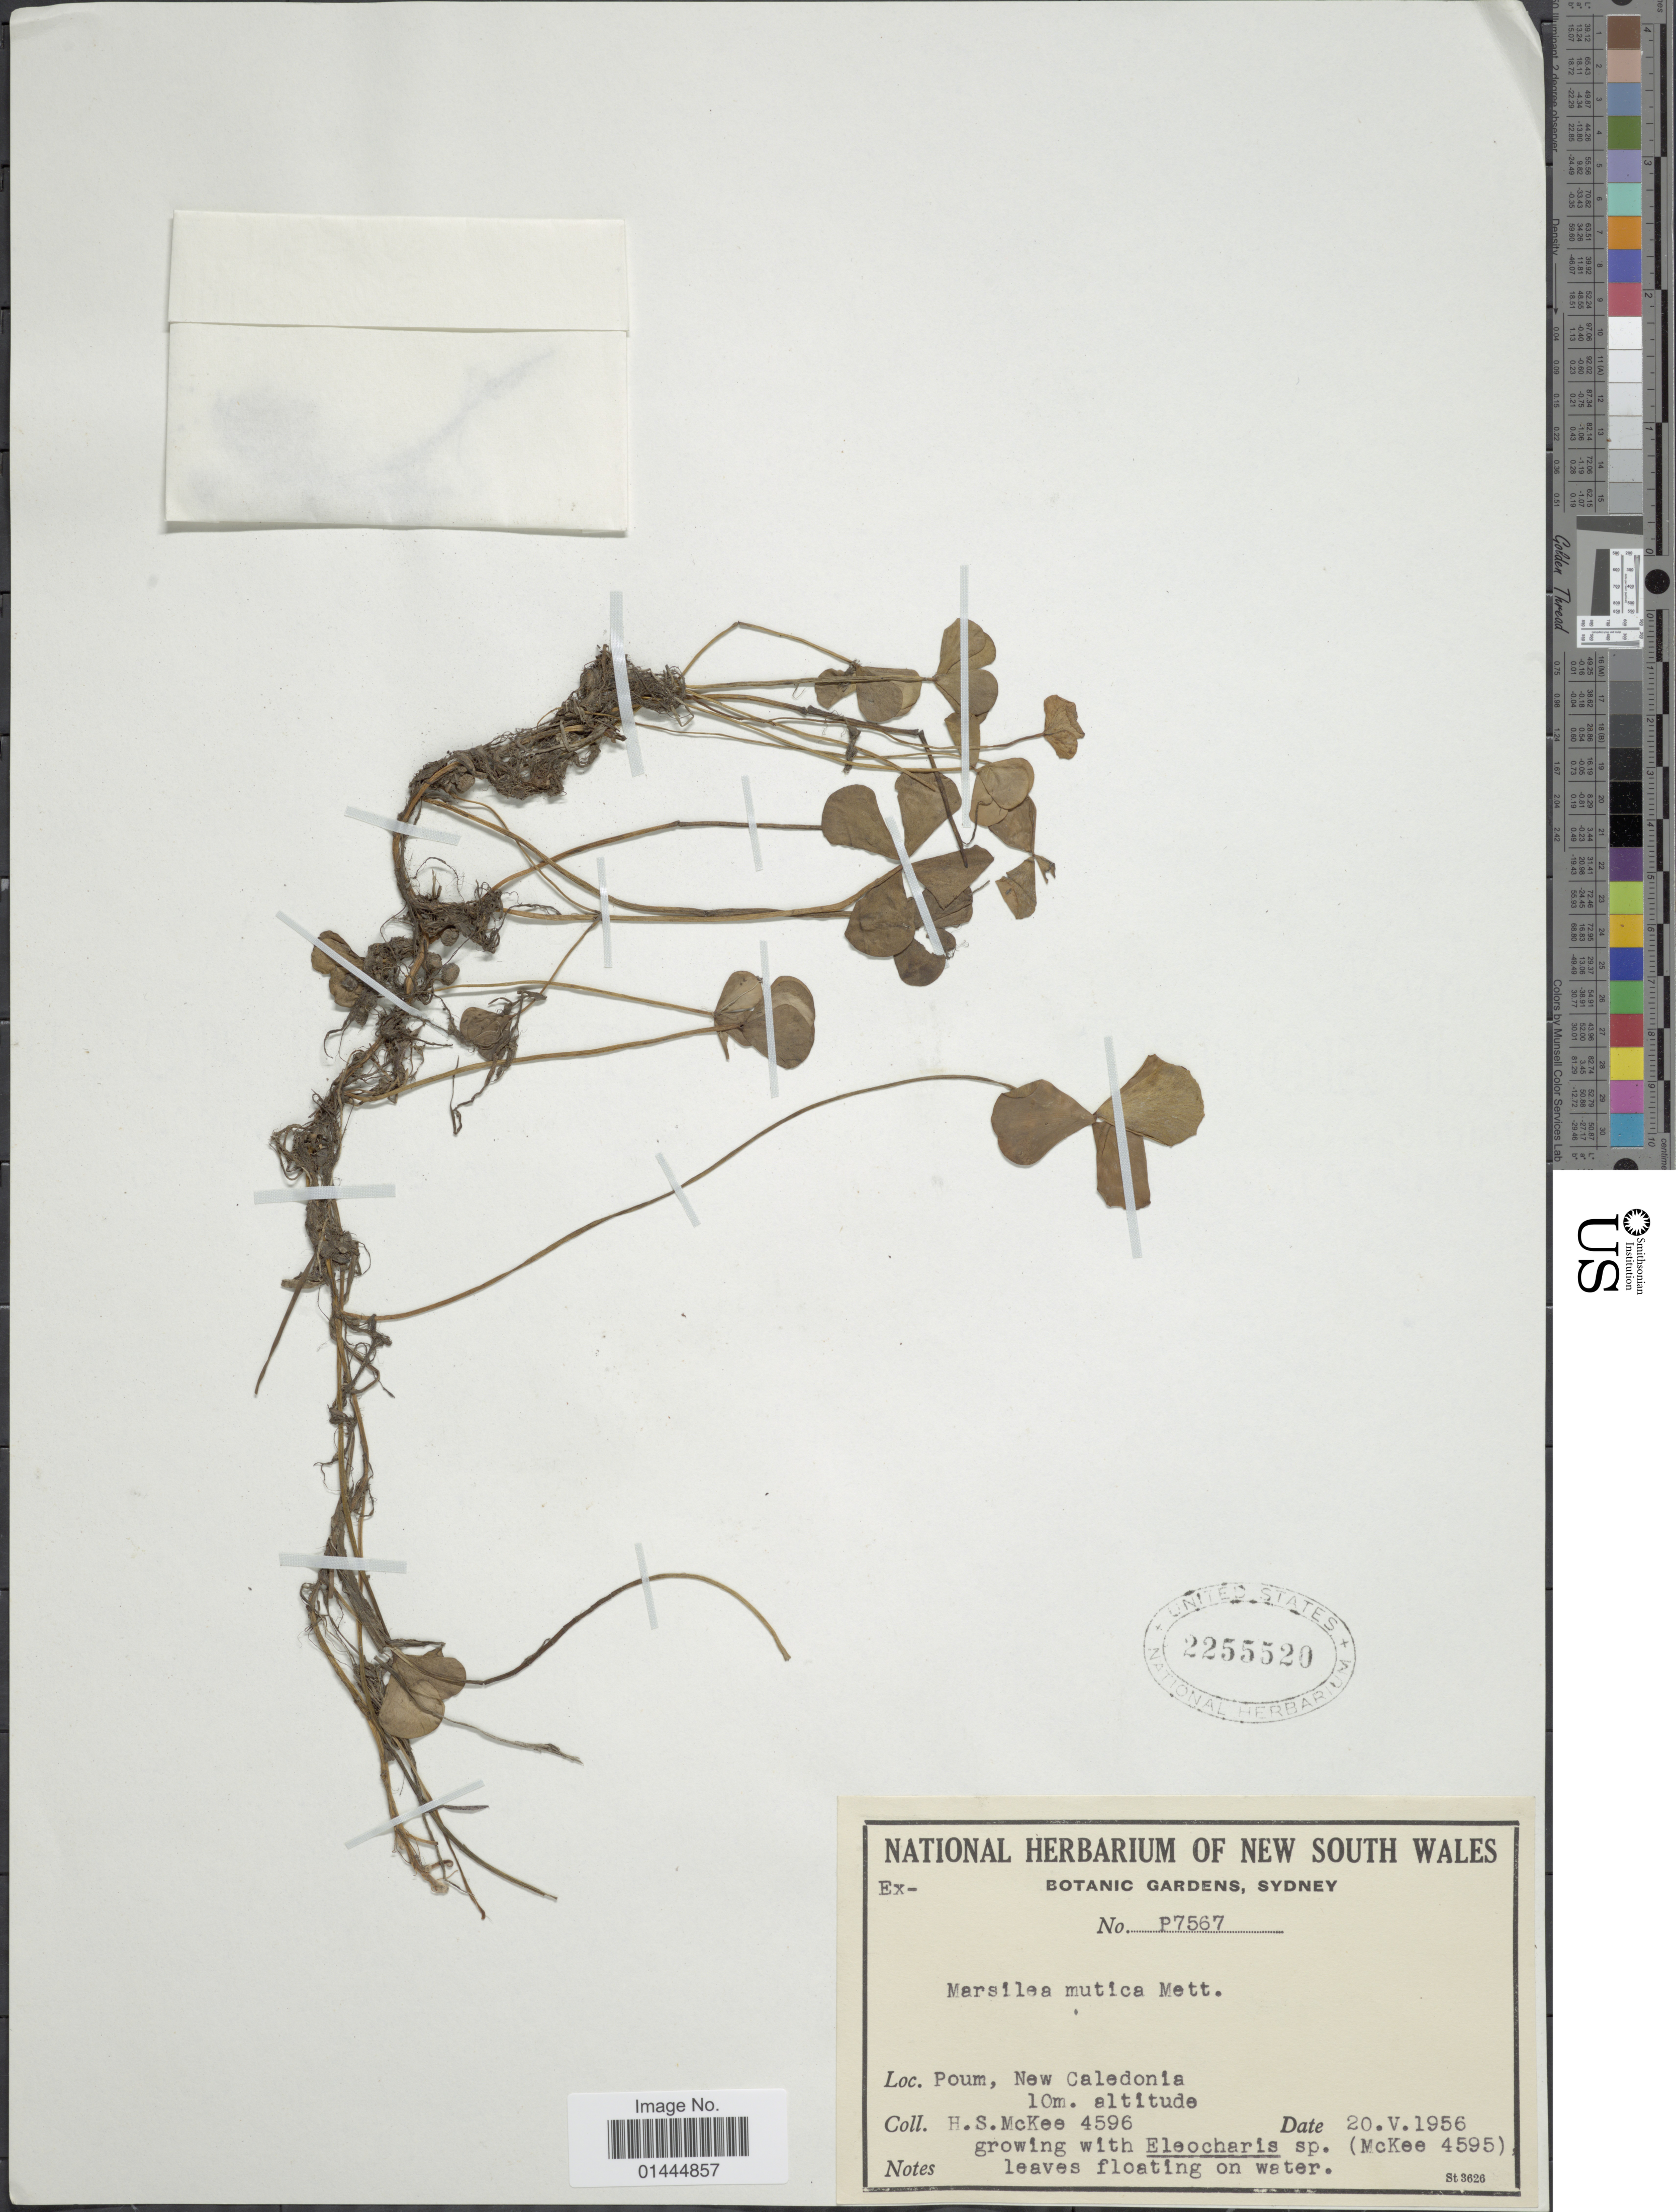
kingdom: Plantae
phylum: Tracheophyta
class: Polypodiopsida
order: Salviniales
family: Marsileaceae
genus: Marsilea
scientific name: Marsilea mutica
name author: Mett.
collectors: H. S. McKee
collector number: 4596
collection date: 1956-05-20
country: New Caledonia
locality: Poum.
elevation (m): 10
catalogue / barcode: US 2255520